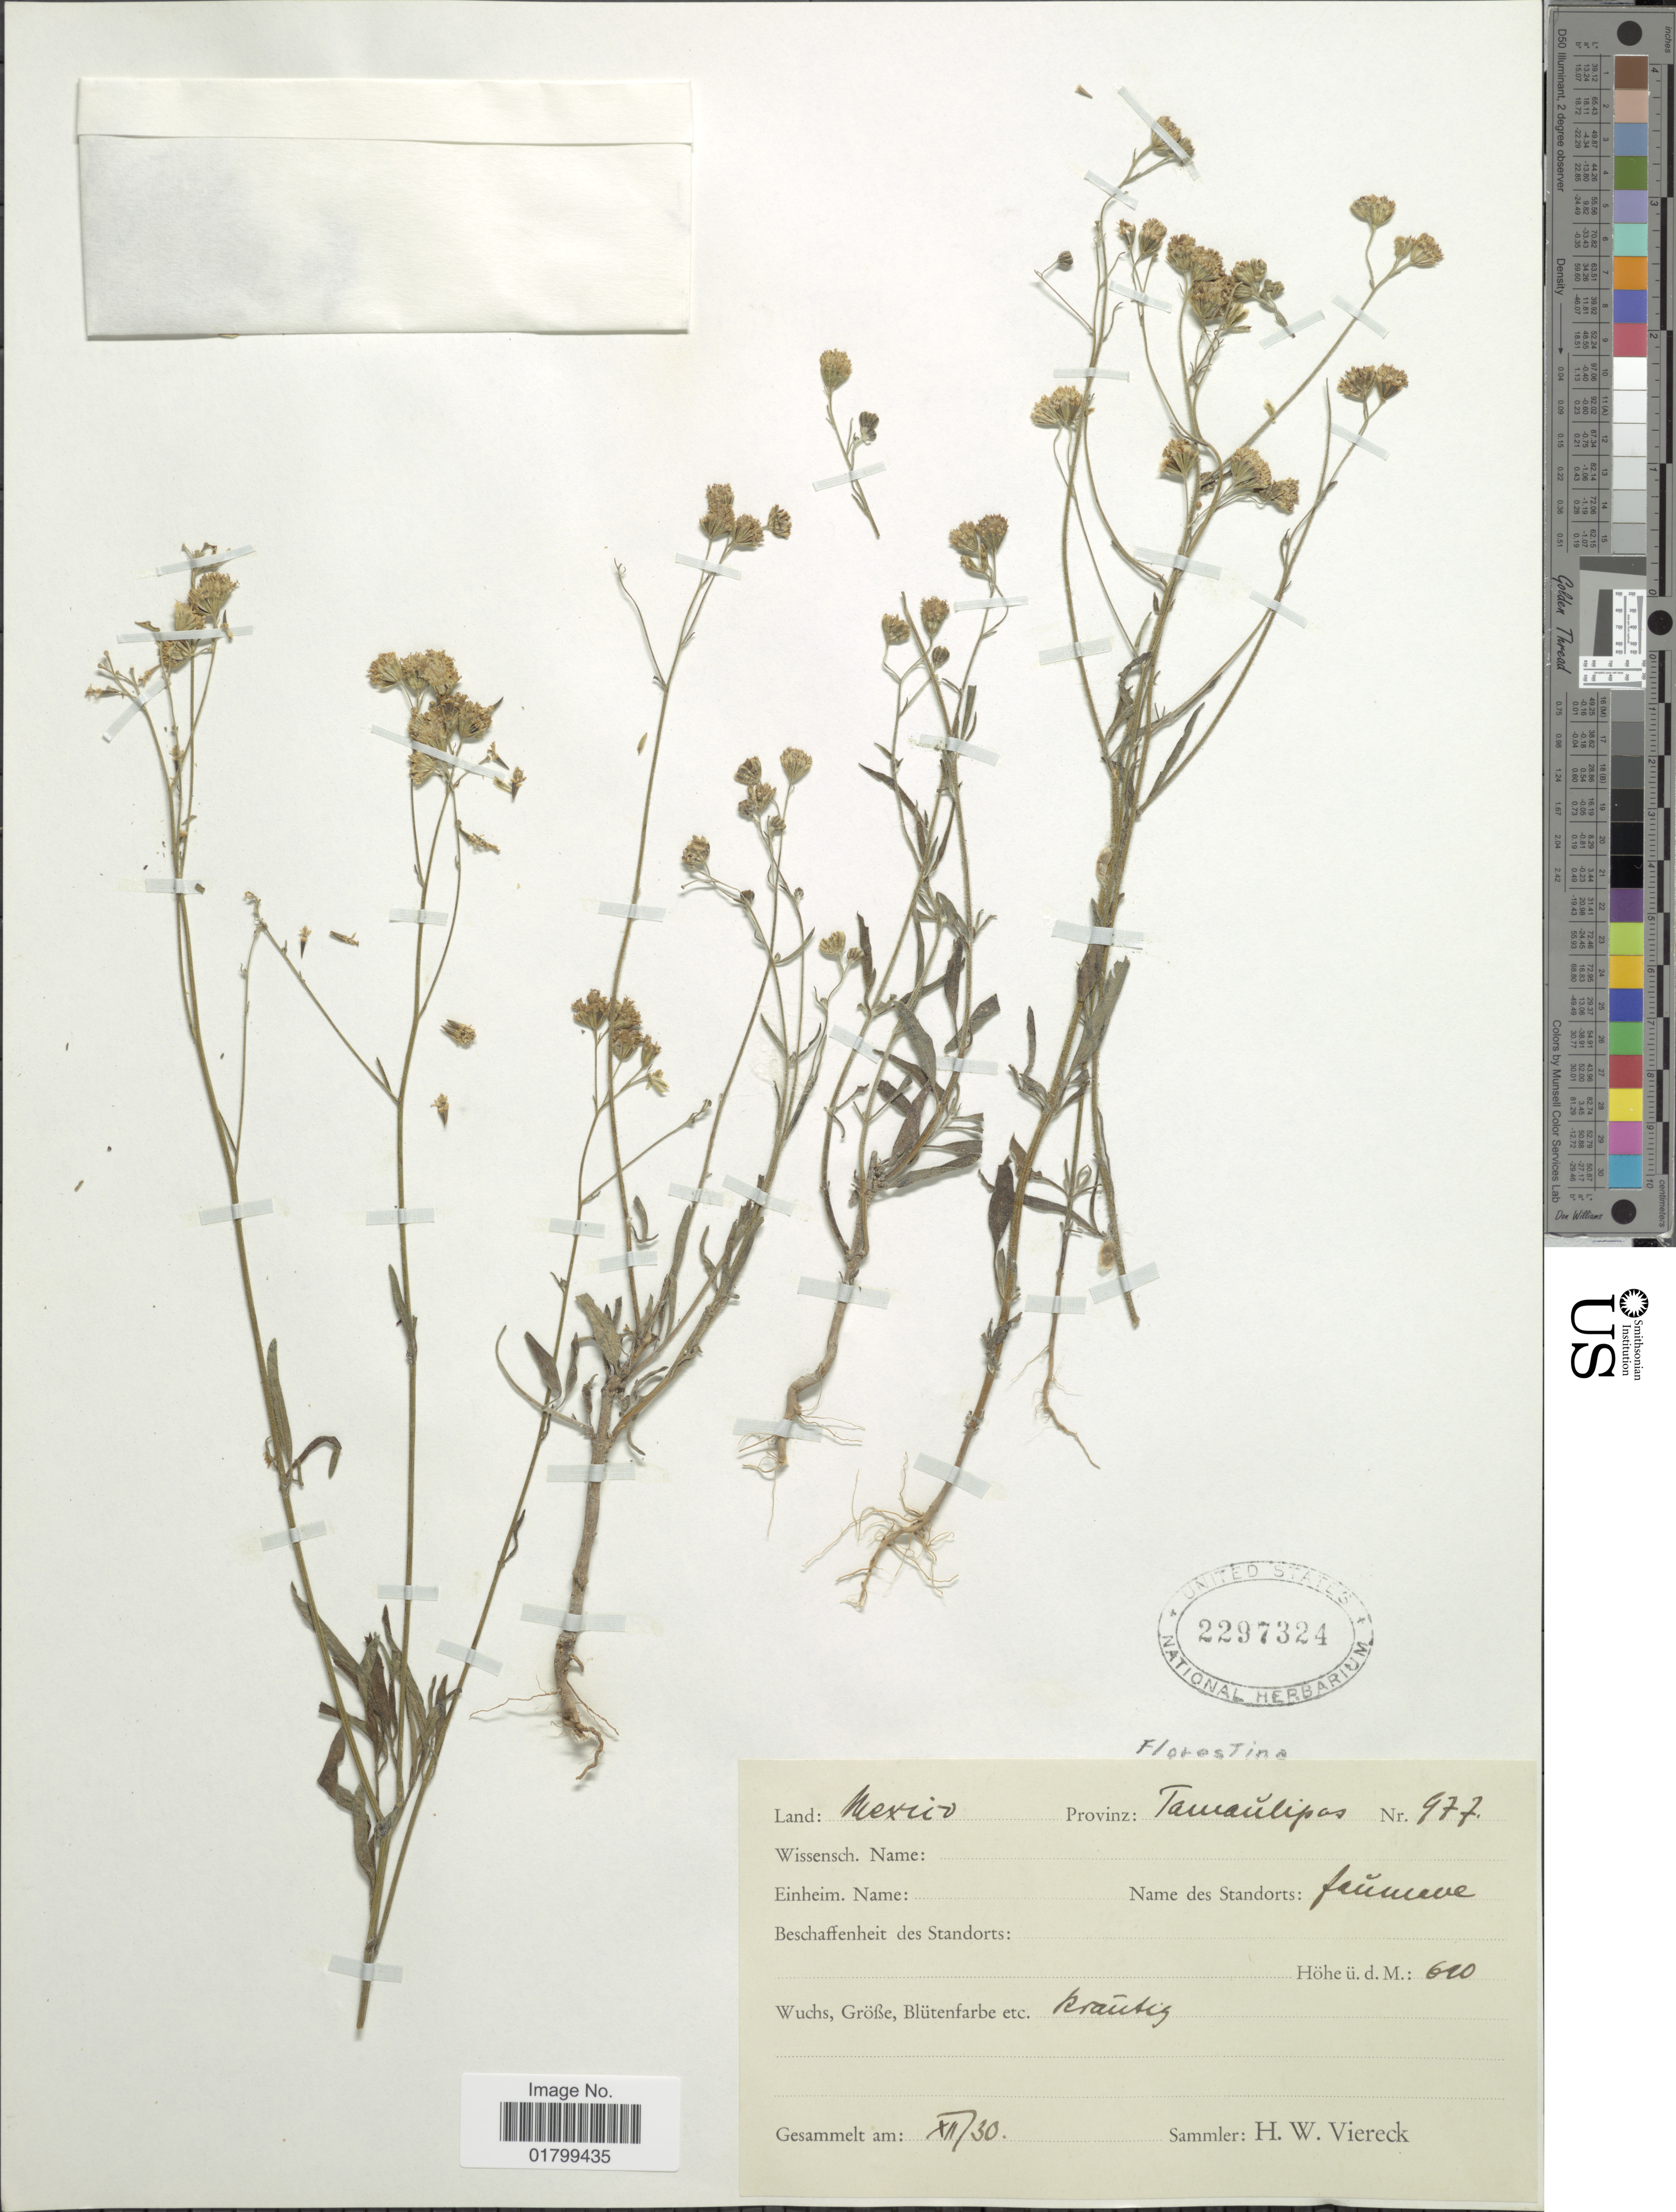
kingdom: Plantae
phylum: Tracheophyta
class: Magnoliopsida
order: Asterales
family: Asteraceae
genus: Florestina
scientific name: Florestina sp.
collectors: H. W. Viereck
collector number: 977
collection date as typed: Transcribed d/m/y: /12/30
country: Mexico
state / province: Tamaulipas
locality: Florestina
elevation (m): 690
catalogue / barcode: US 2297324